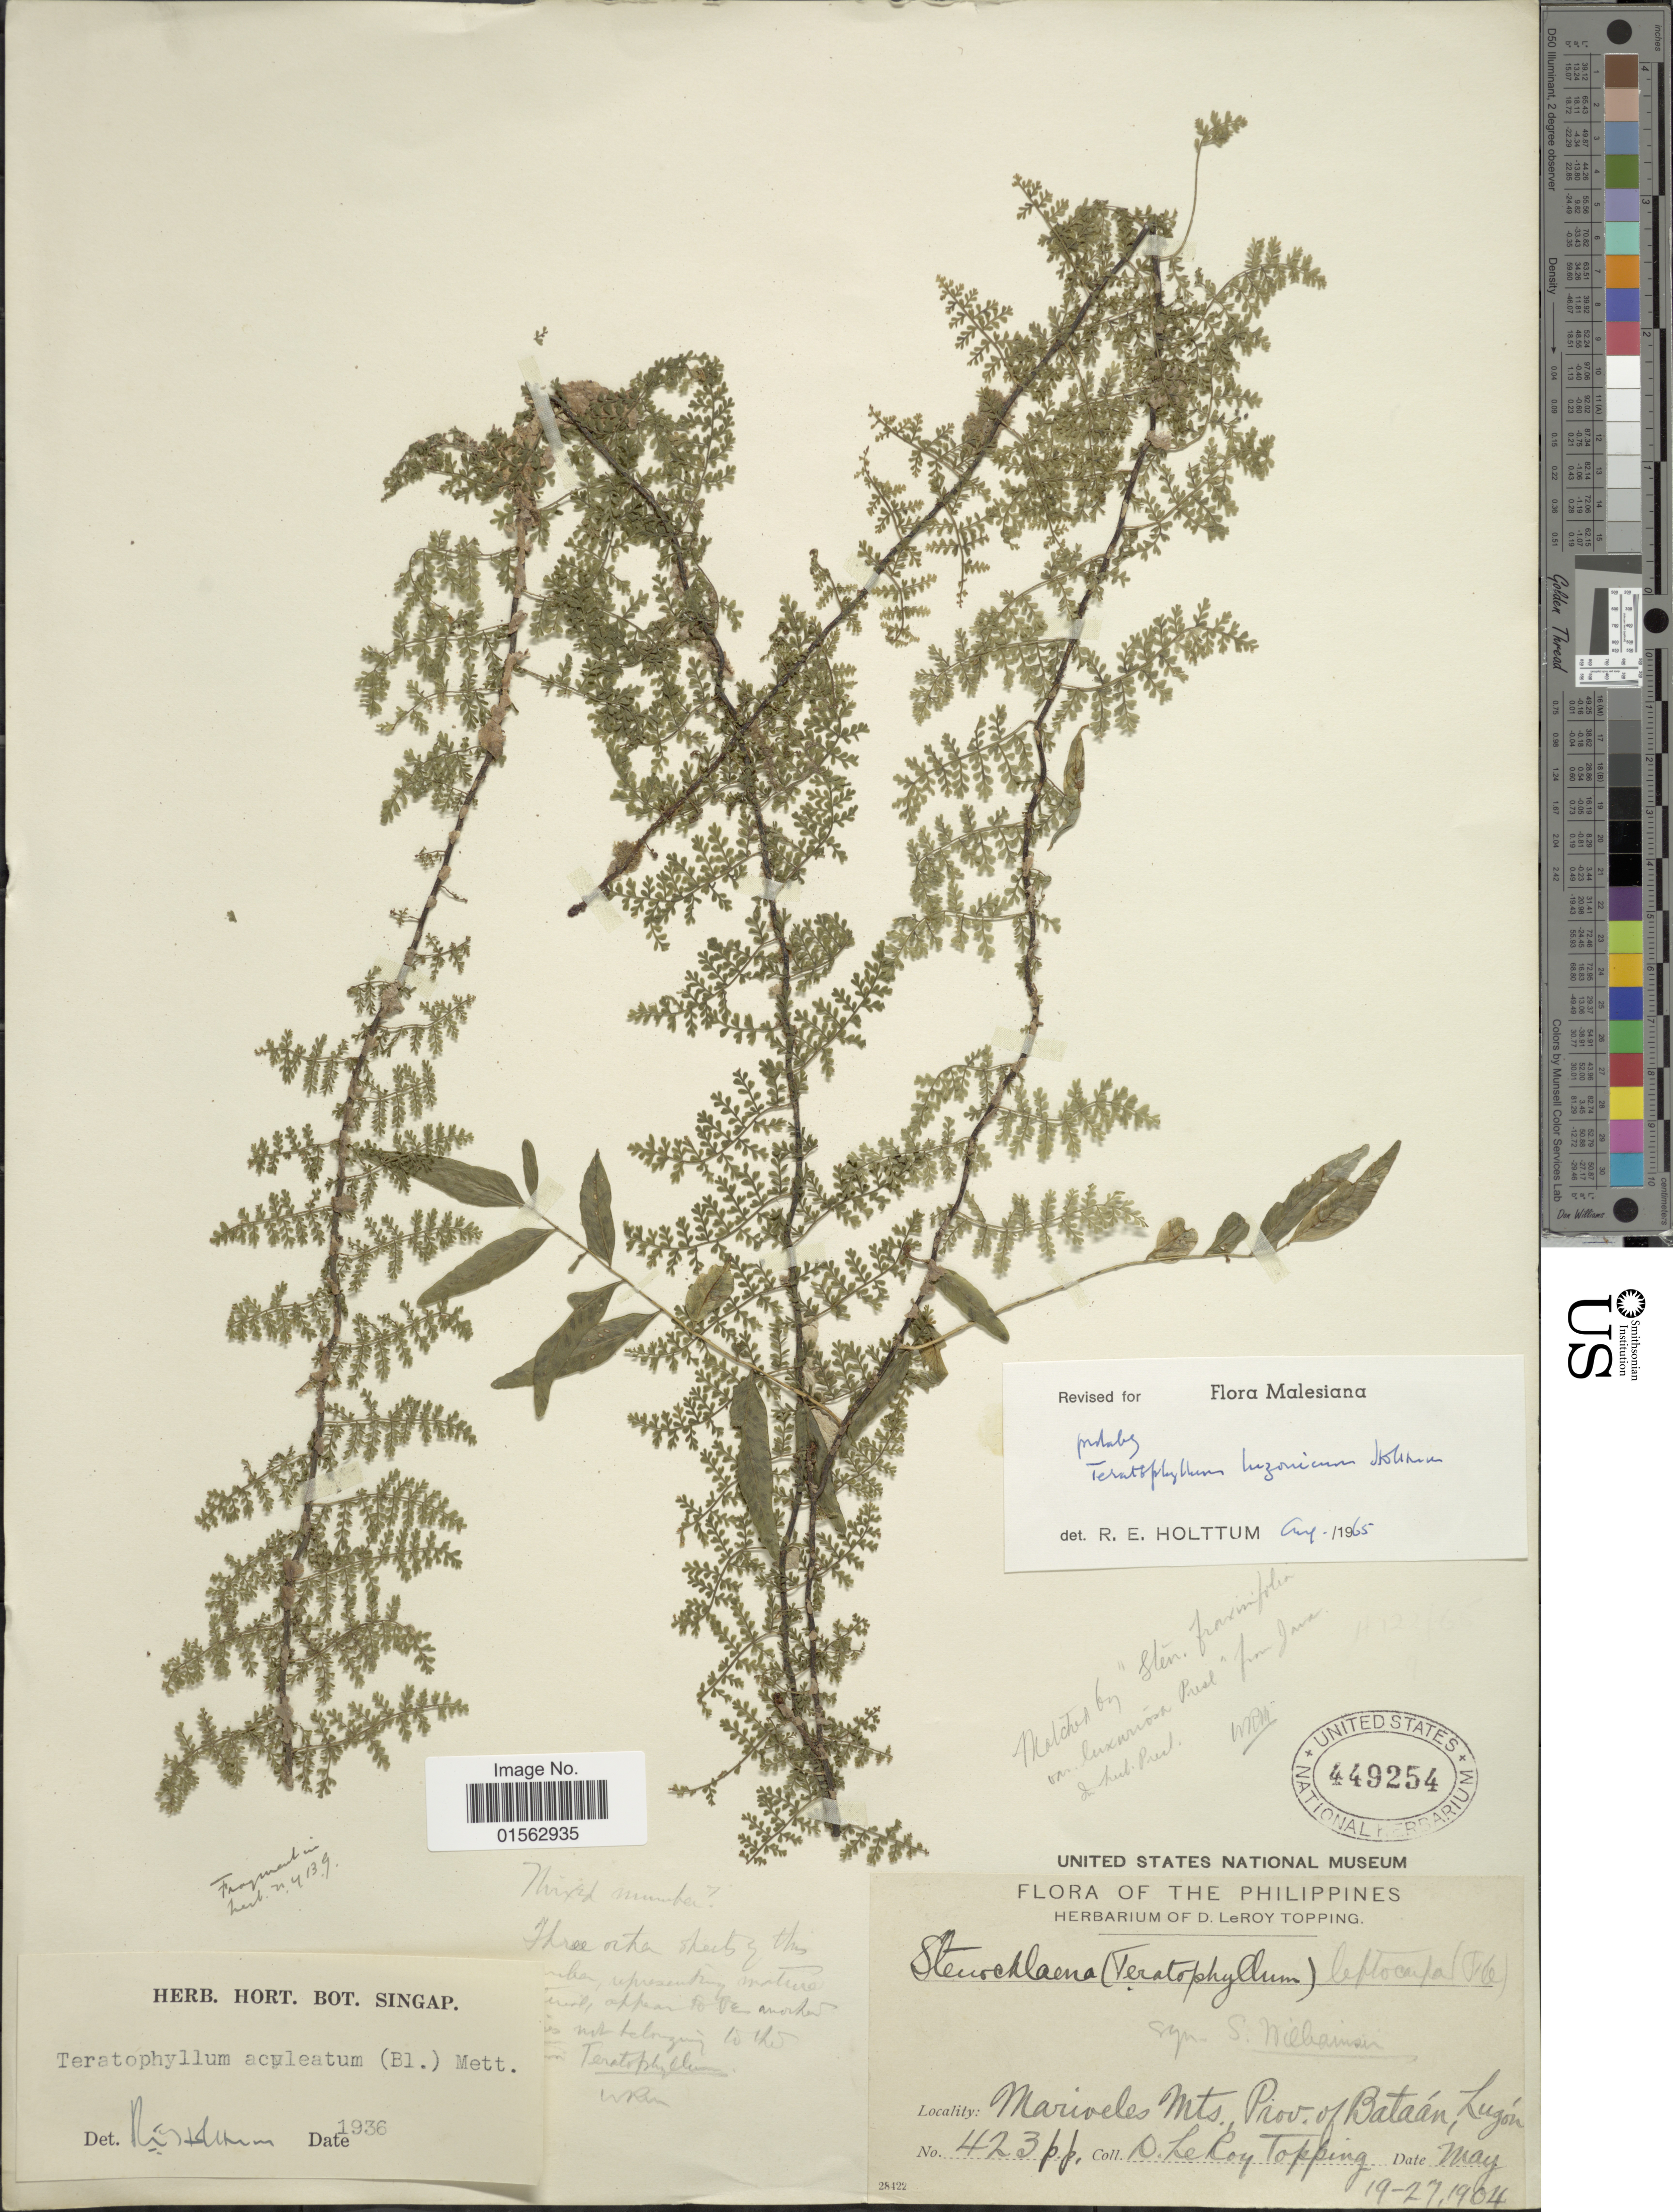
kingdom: Plantae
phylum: Tracheophyta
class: Polypodiopsida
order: Polypodiales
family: Dryopteridaceae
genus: Teratophyllum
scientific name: Teratophyllum luzonicum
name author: Holttum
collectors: D. L. Topping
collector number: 423pp*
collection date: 1911-05-19/1911-05-22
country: Philippines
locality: Philippines, Mariveles, Mts., Prov. of Bataán, Luzón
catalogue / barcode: US 449254